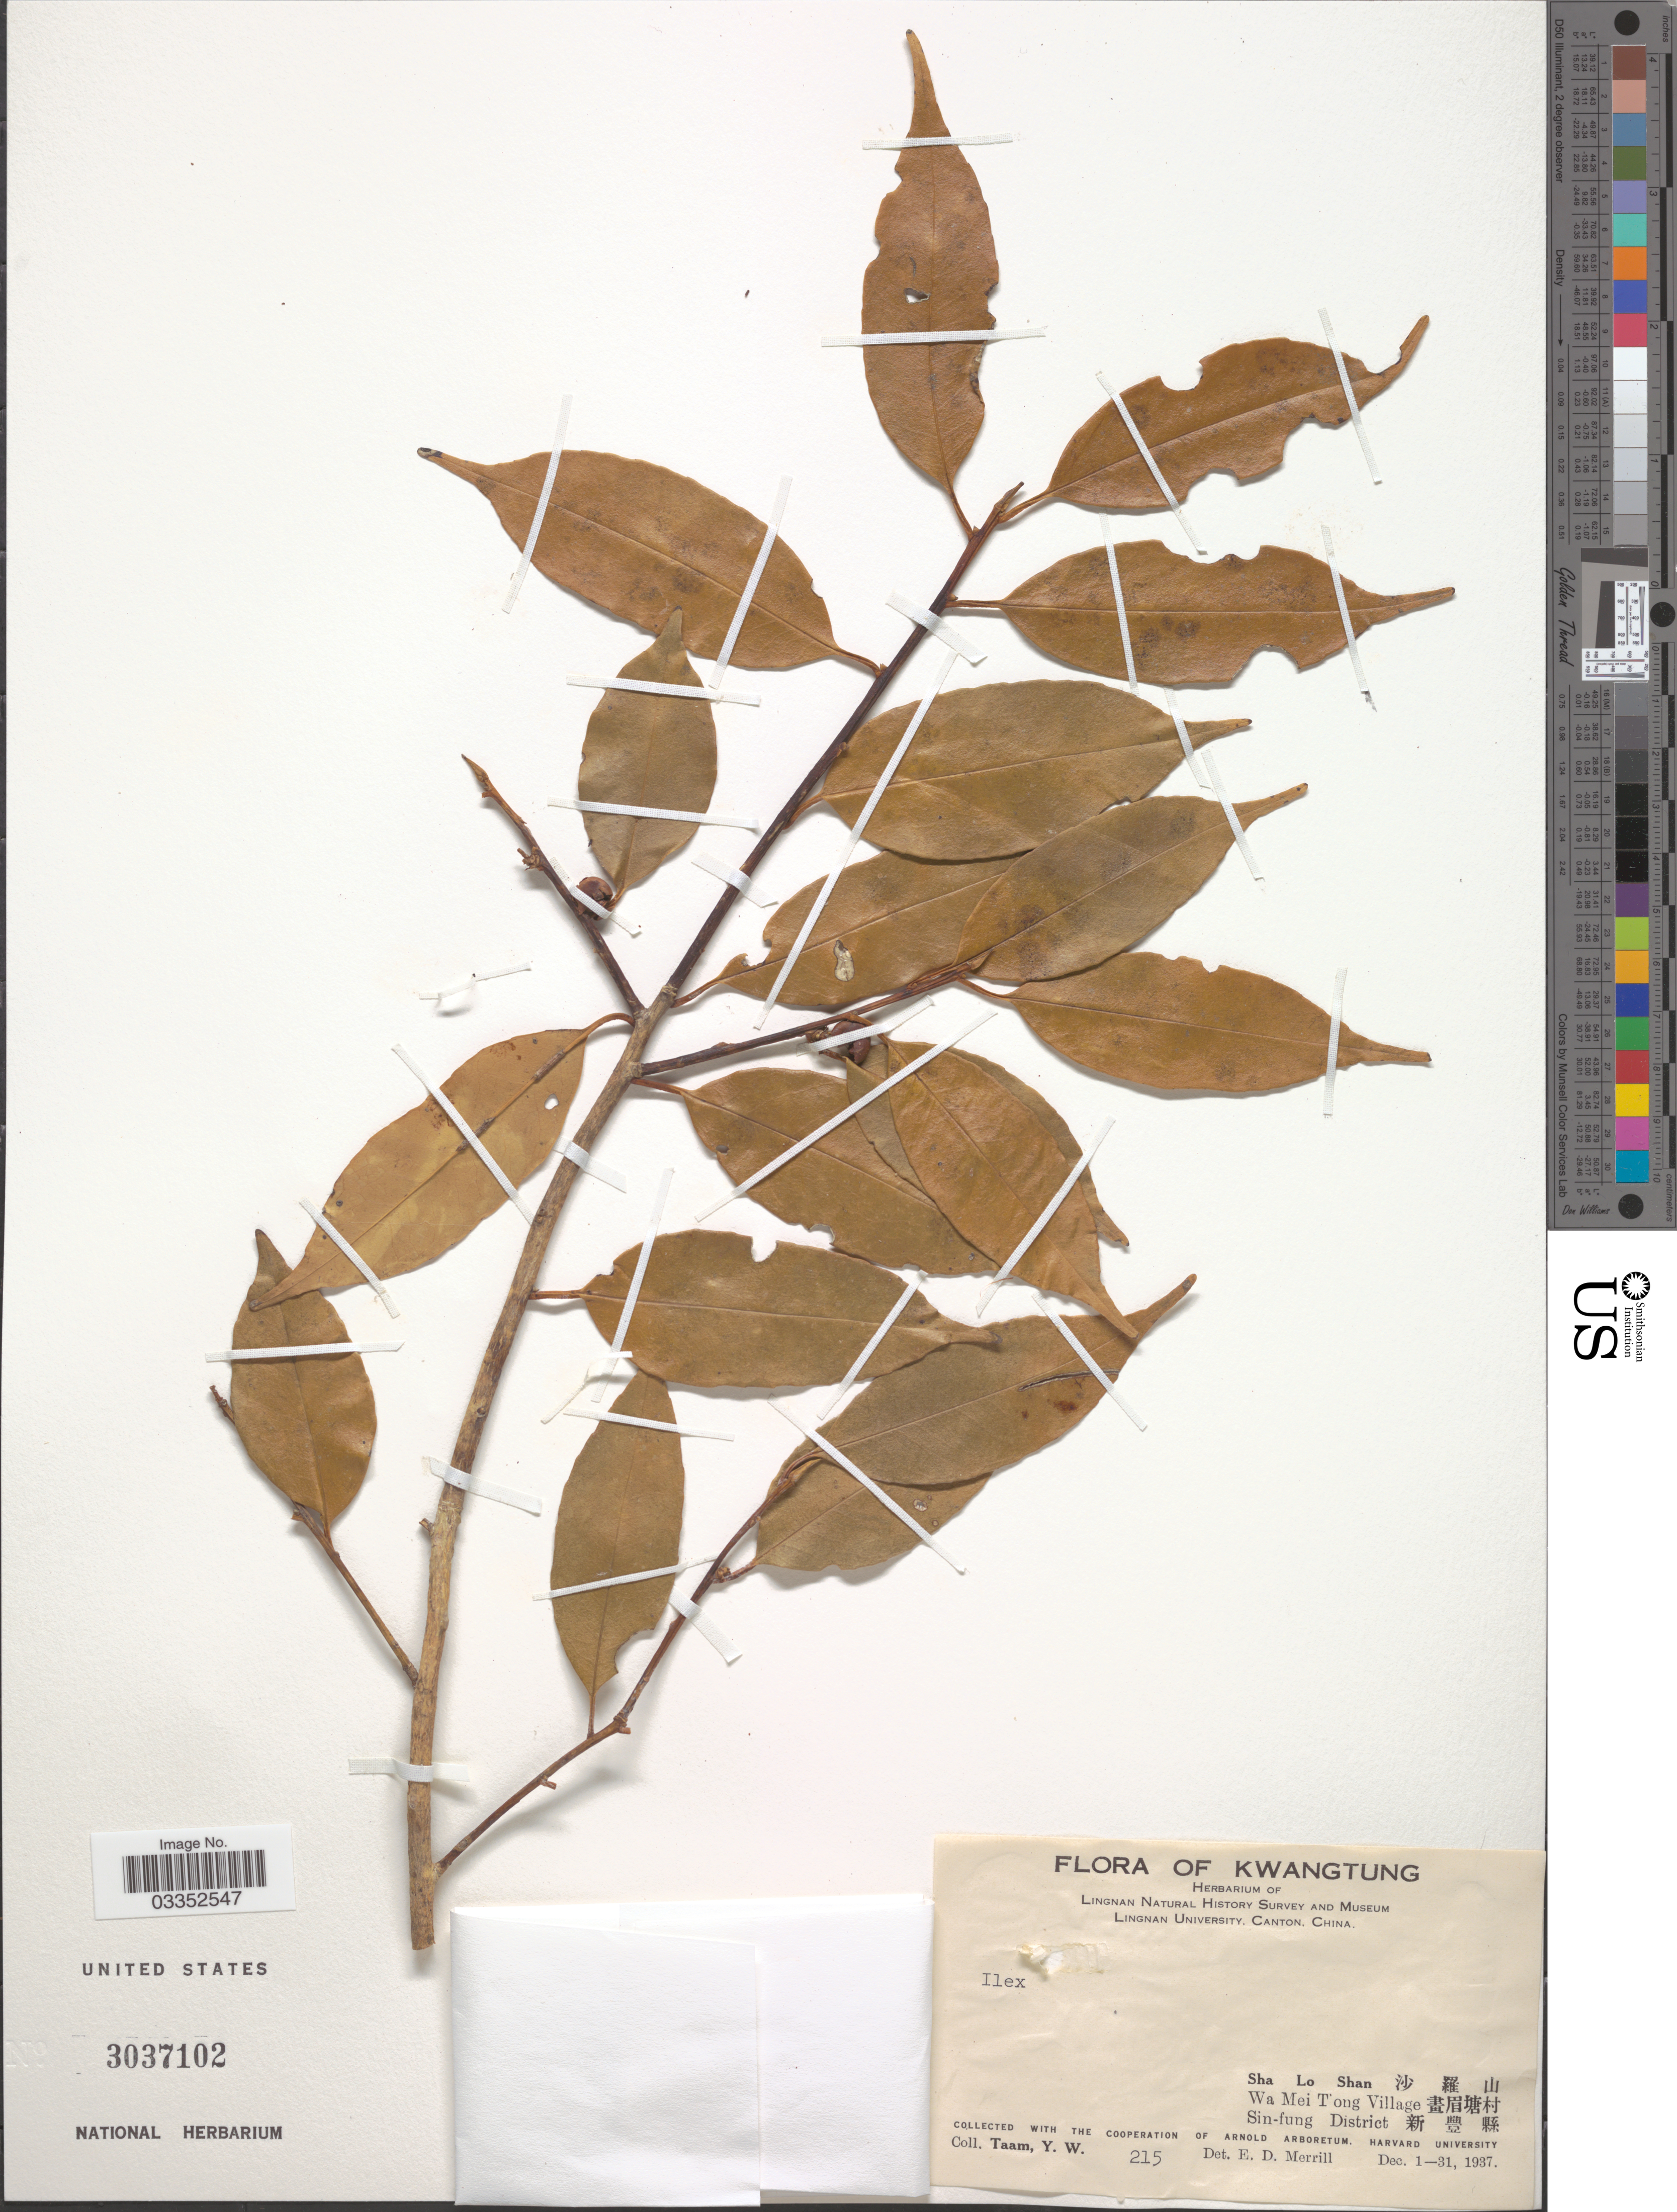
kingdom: Plantae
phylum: Tracheophyta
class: Magnoliopsida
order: Aquifoliales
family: Aquifoliaceae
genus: Ilex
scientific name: Ilex sp.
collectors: Y. W. Taam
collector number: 215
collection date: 1937-12-01/1937-12-31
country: China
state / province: Guangdong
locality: Sha Lo Shan X, Wa Mei T'ong Village X, Sin-fung District X.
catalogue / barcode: US 3037102